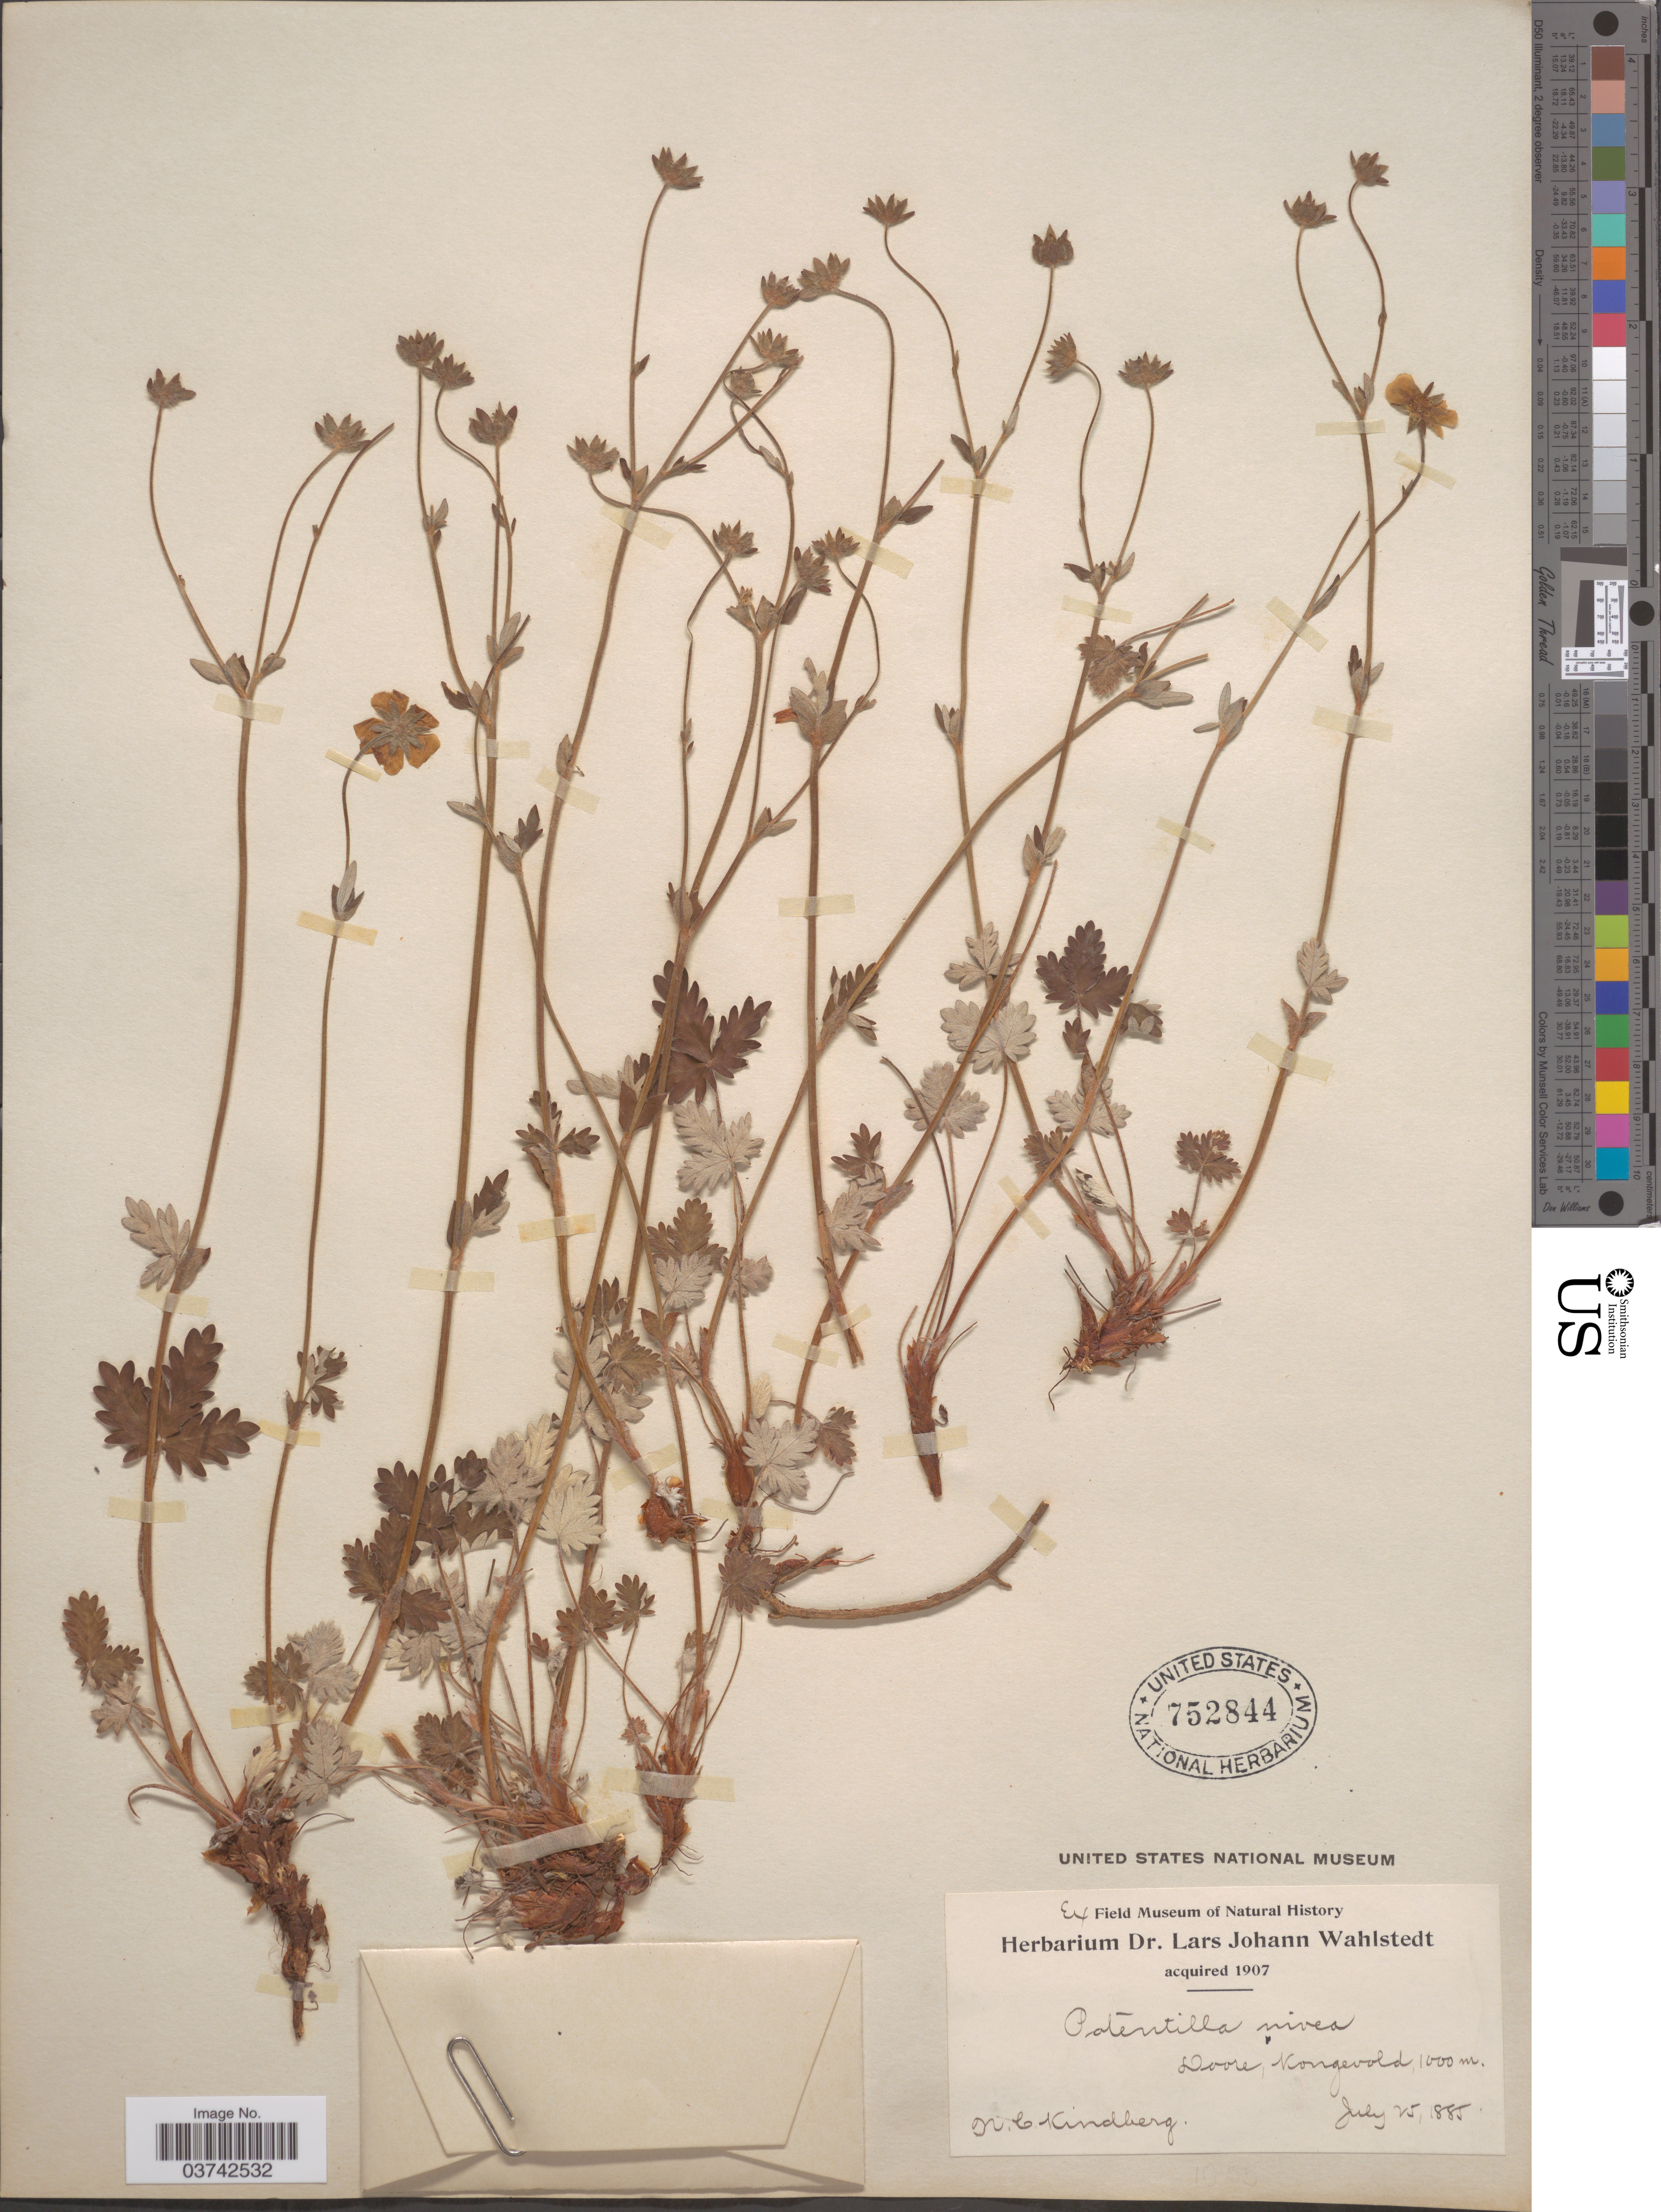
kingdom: Plantae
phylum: Tracheophyta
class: Magnoliopsida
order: Rosales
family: Rosaceae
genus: Potentilla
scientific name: Potentilla nivea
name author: L.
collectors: N. C. Kindberg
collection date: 1885-07-25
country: Norway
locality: Dovre, Kongevold.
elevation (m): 1000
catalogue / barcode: US 752844